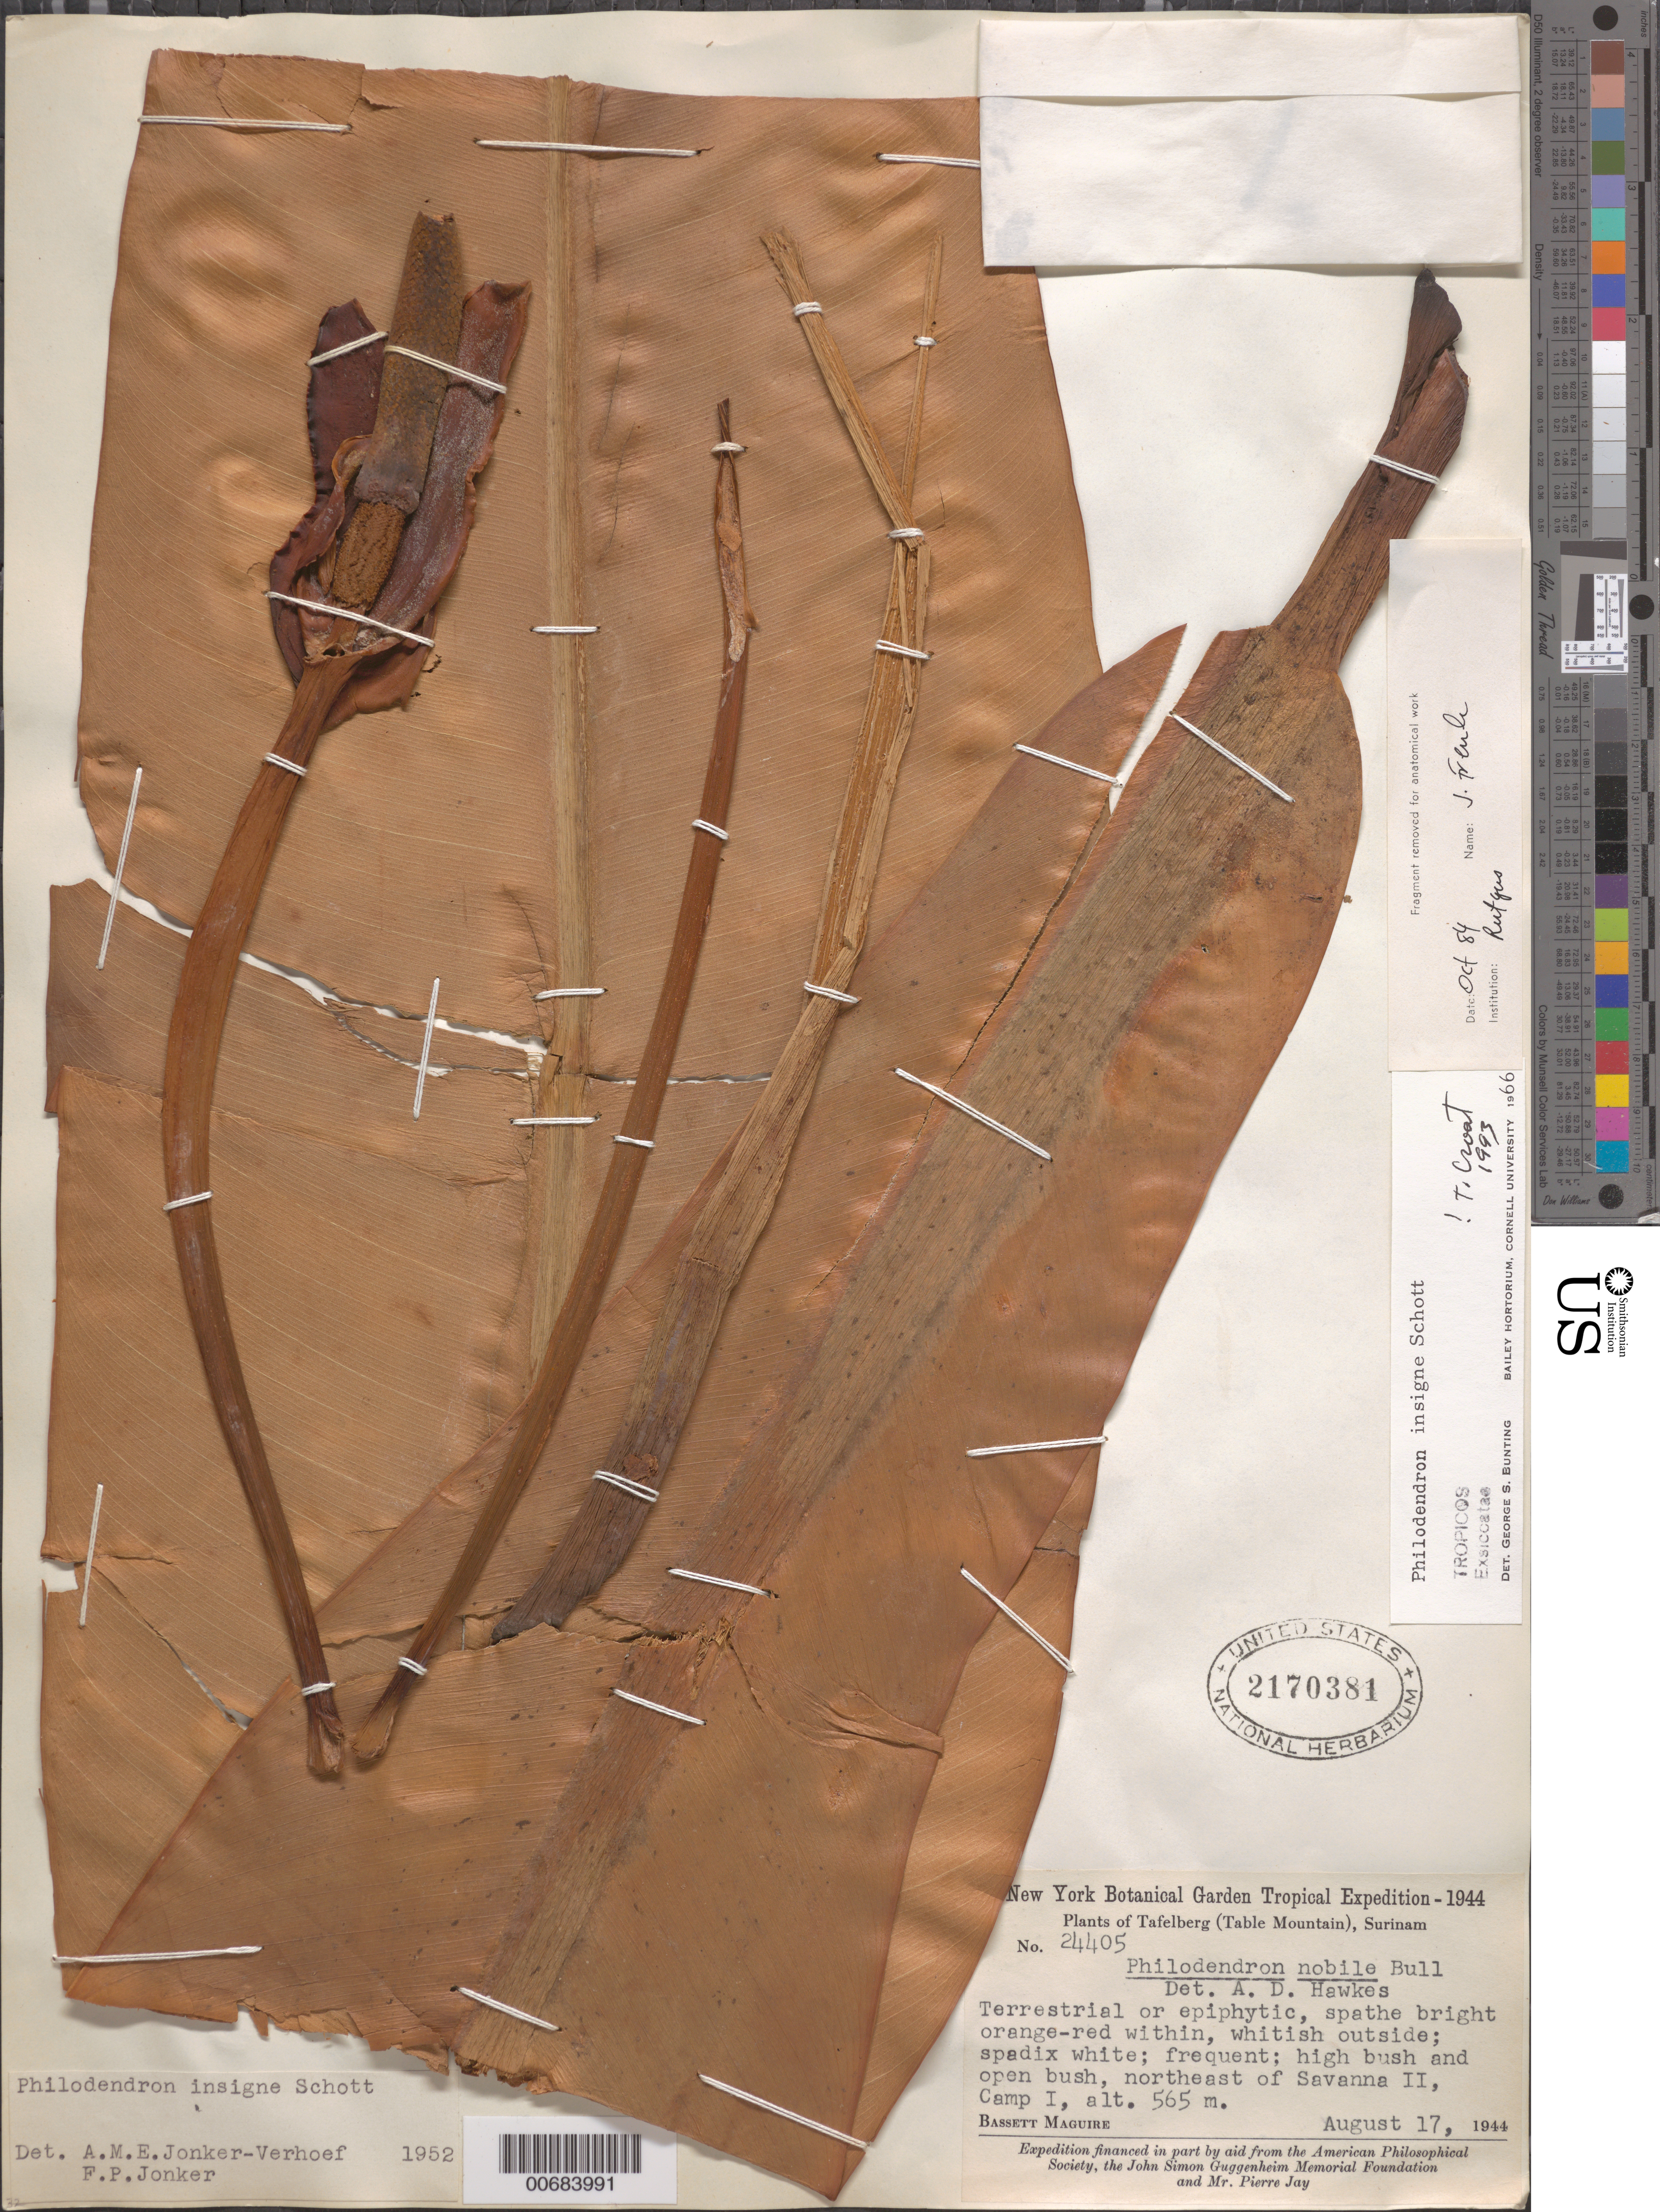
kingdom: Plantae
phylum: Tracheophyta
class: Liliopsida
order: Alismatales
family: Araceae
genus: Philodendron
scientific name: Philodendron insigne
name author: Schott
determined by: Croat, Thomas B., Missouri Botanical Garden (MO)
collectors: B. Maguire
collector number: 24405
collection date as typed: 17-Aug-44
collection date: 1944-08-17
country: Suriname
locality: Tafelberg (Table Mountain), Camp I, NE of Savanna II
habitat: High bush and open bush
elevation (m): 565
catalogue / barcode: US 2170381